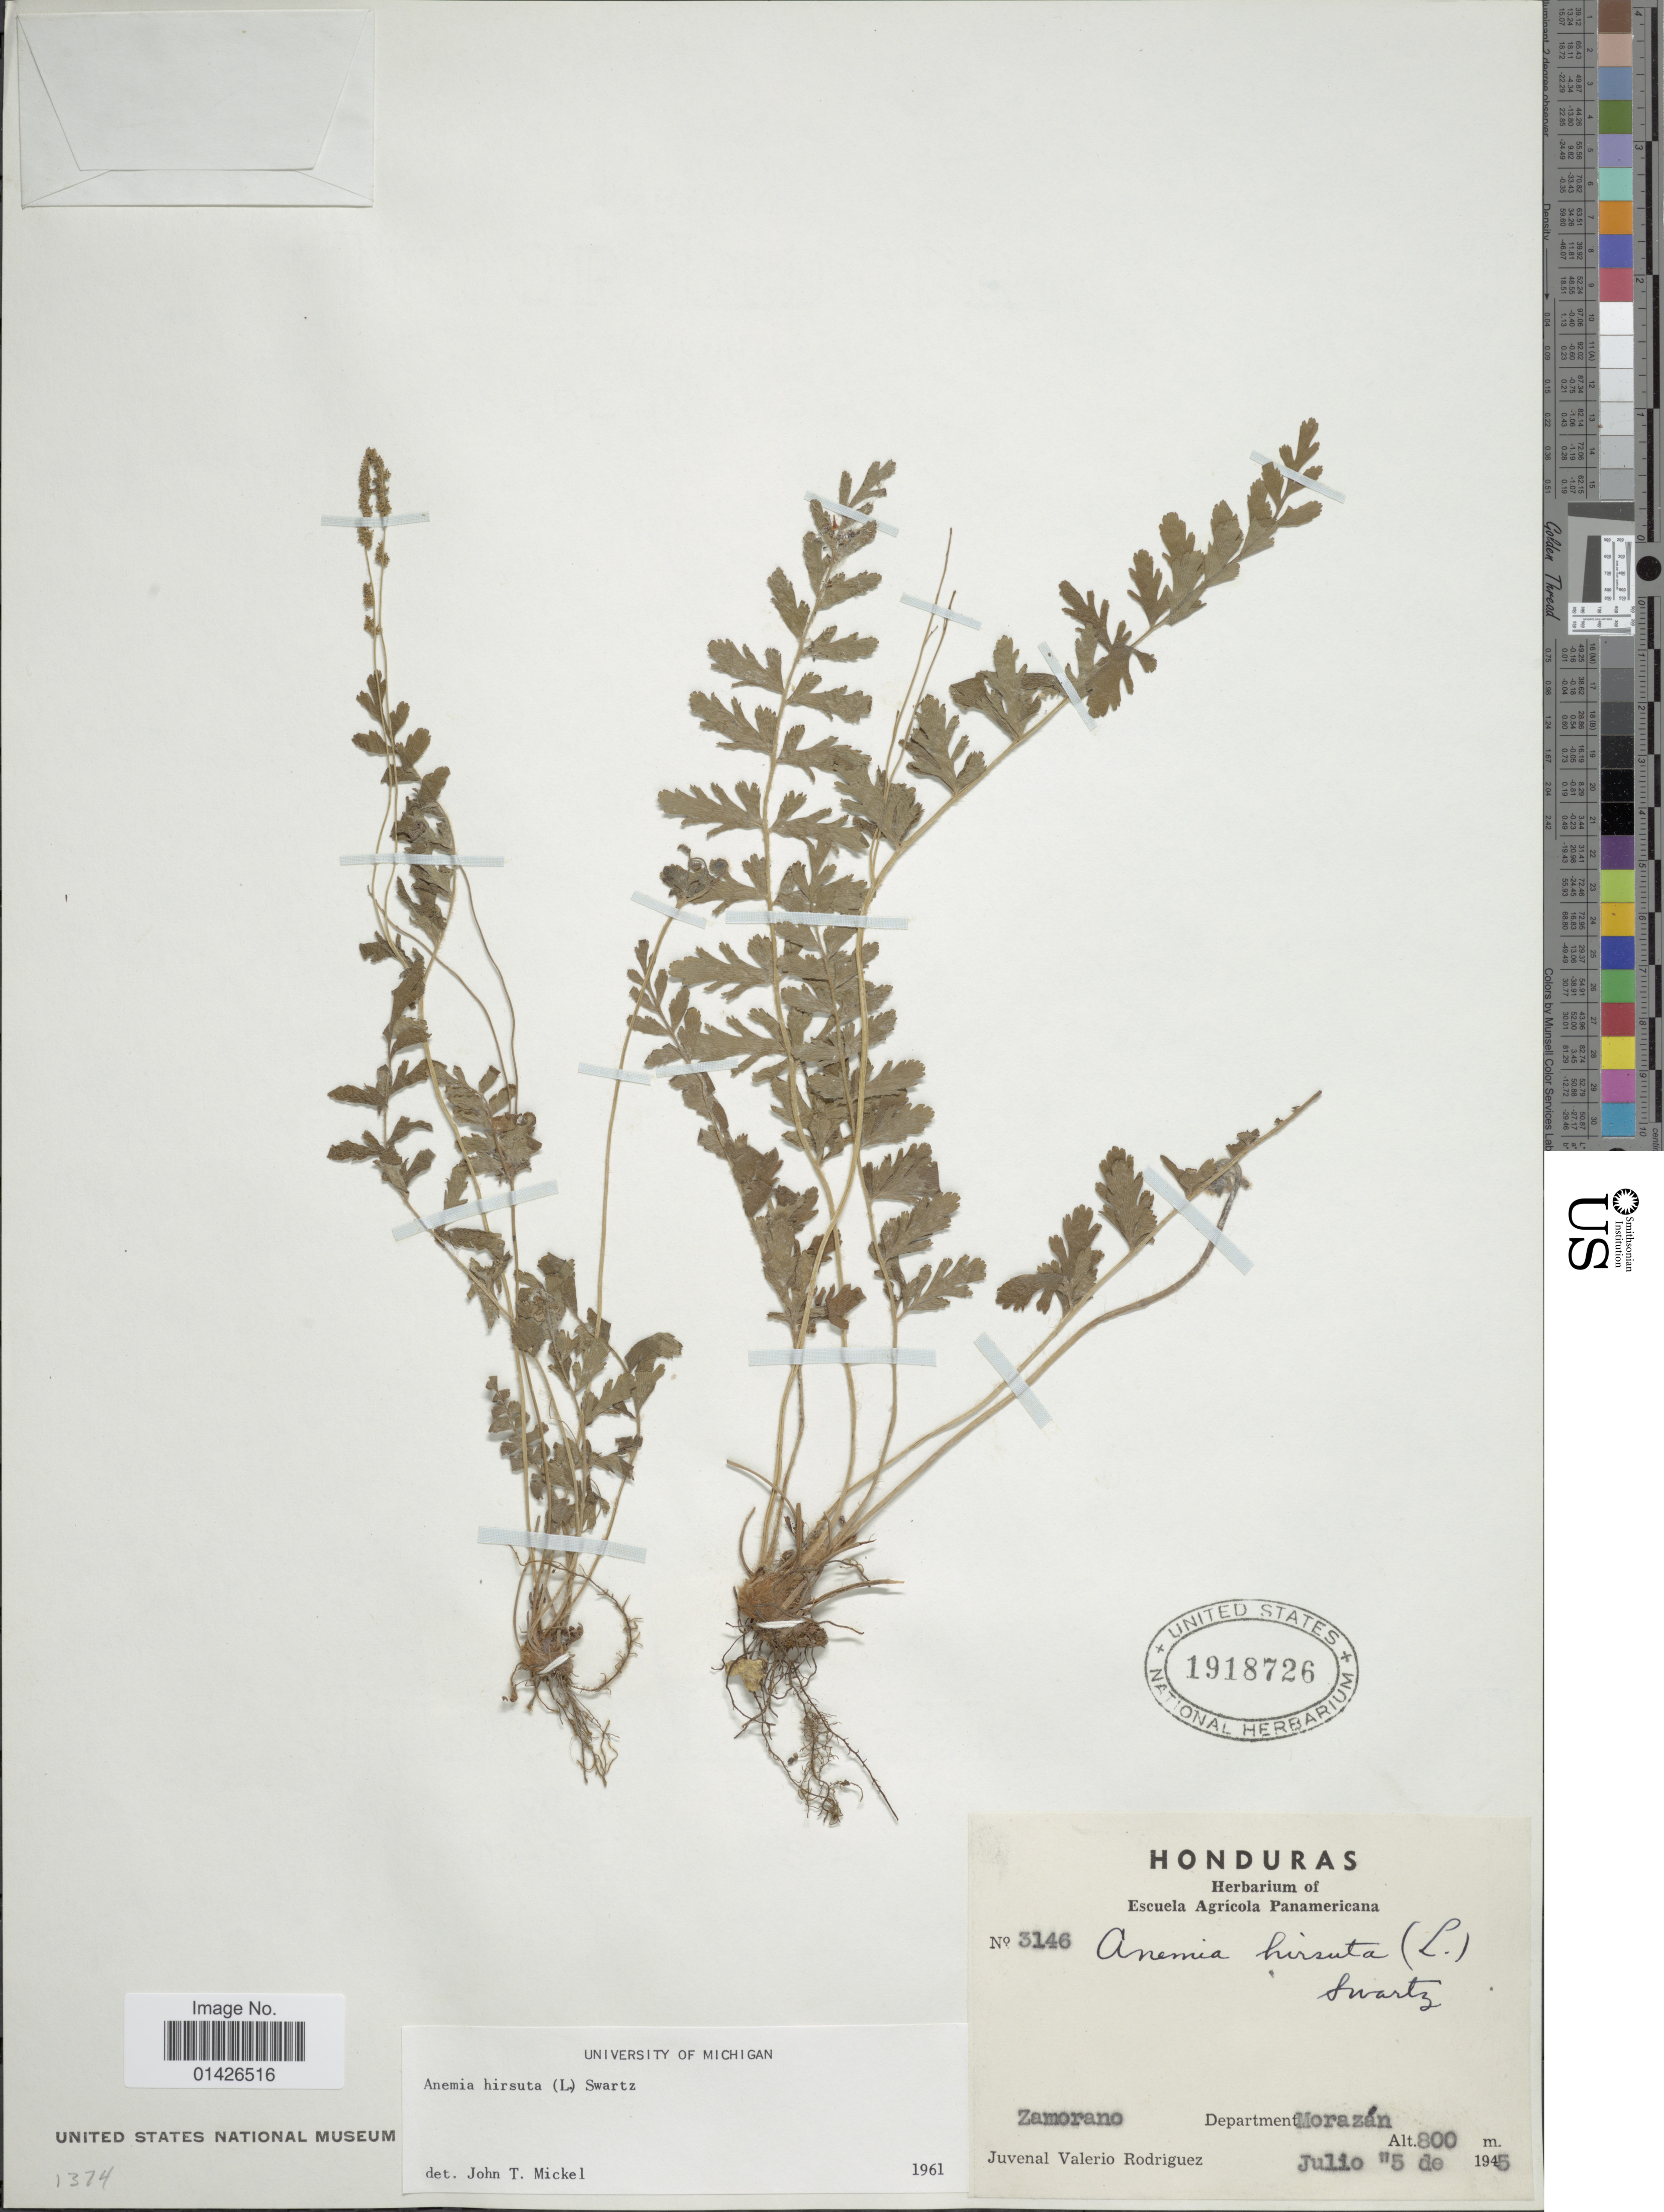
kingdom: Plantae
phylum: Tracheophyta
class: Polypodiopsida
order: Schizaeales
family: Anemiaceae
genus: Anemia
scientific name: Anemia hirsuta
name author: (L.) Sw.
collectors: J. Rodriguez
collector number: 3146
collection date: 1945-07-05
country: Honduras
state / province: Fco. Morazán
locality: Zamorano Department Morazán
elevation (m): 800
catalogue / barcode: US 1918726